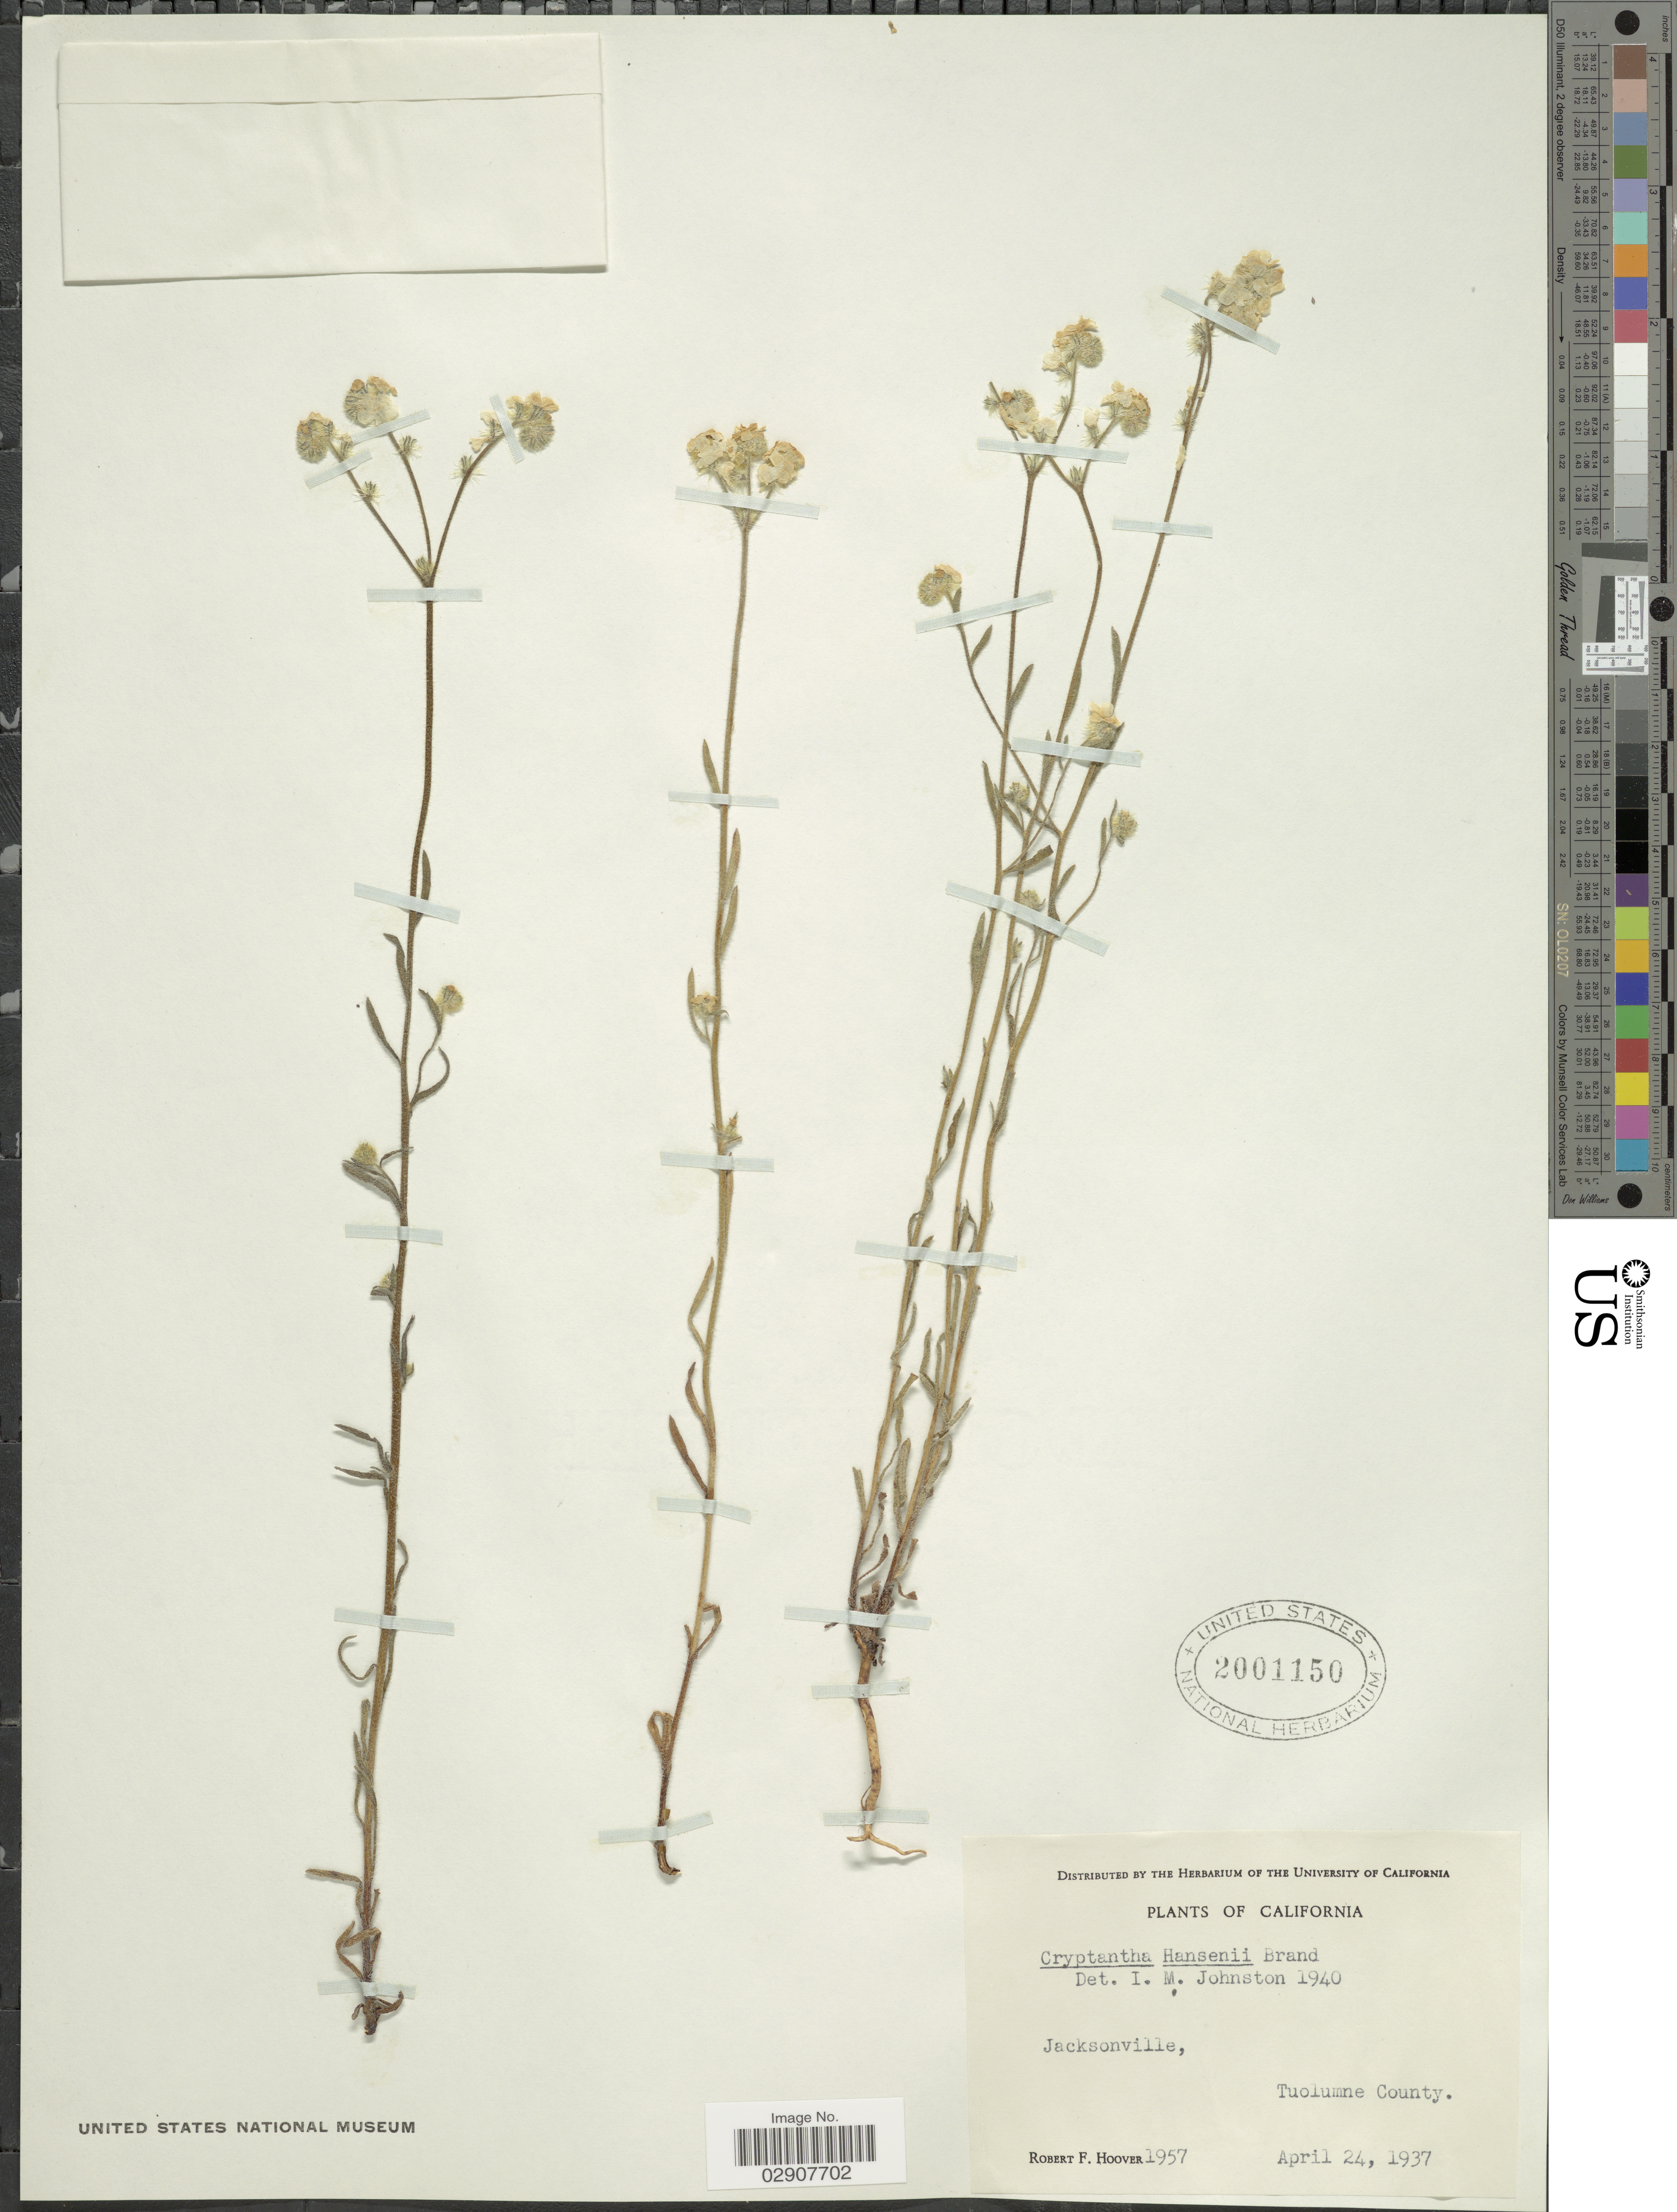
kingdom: Plantae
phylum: Tracheophyta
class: Magnoliopsida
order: Boraginales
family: Boraginaceae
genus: Cryptantha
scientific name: Cryptantha intermedia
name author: (A. Gray) Greene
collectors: R. F. Hoover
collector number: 1957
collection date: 1937-04-24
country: United States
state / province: California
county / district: Tuolumne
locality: Jacksonville, Tuolumne County.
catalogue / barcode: US 2001150